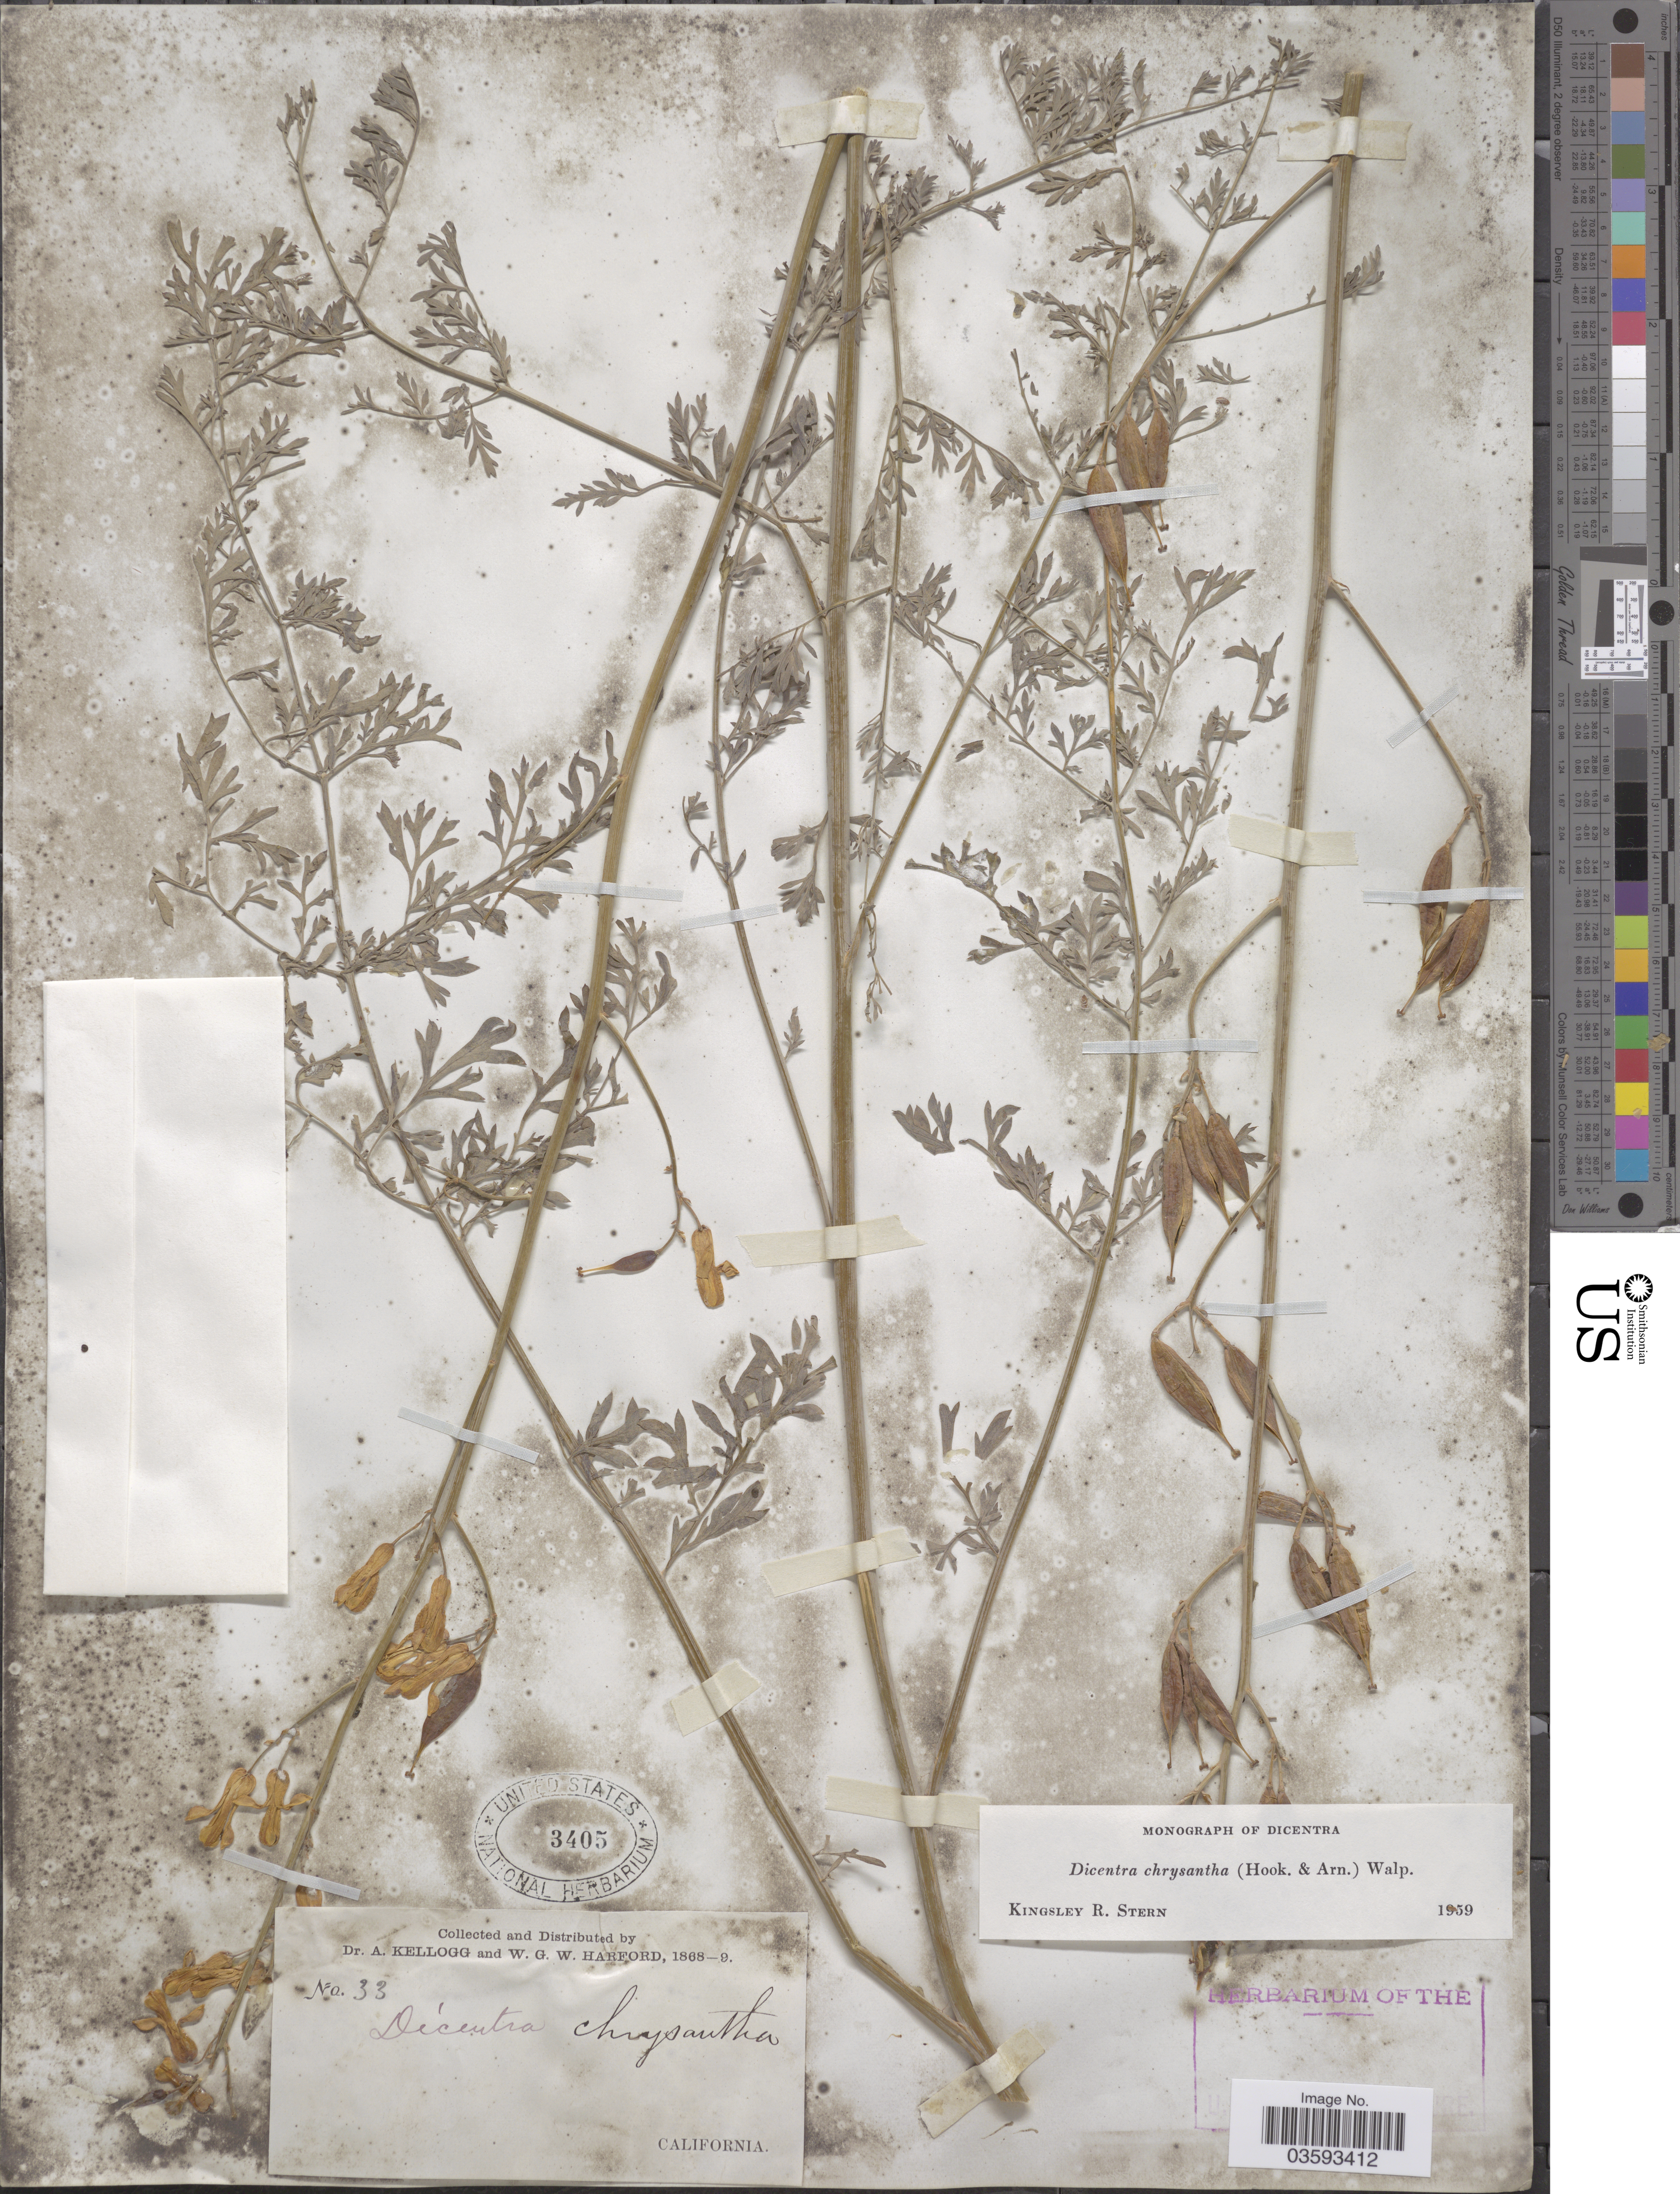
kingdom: Plantae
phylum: Tracheophyta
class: Magnoliopsida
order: Ranunculales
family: Papaveraceae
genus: Ehrendorferia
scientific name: Ehrendorferia chrysantha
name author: (Hook. & Arn.) Rylander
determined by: Strong, M. T., (US), Smithsonian Institution - National Museum of Natural History (UNITED STATES)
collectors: A. Kellogg & W. G. W. Harford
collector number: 33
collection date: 1868/1869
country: United States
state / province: California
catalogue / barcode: US 3405